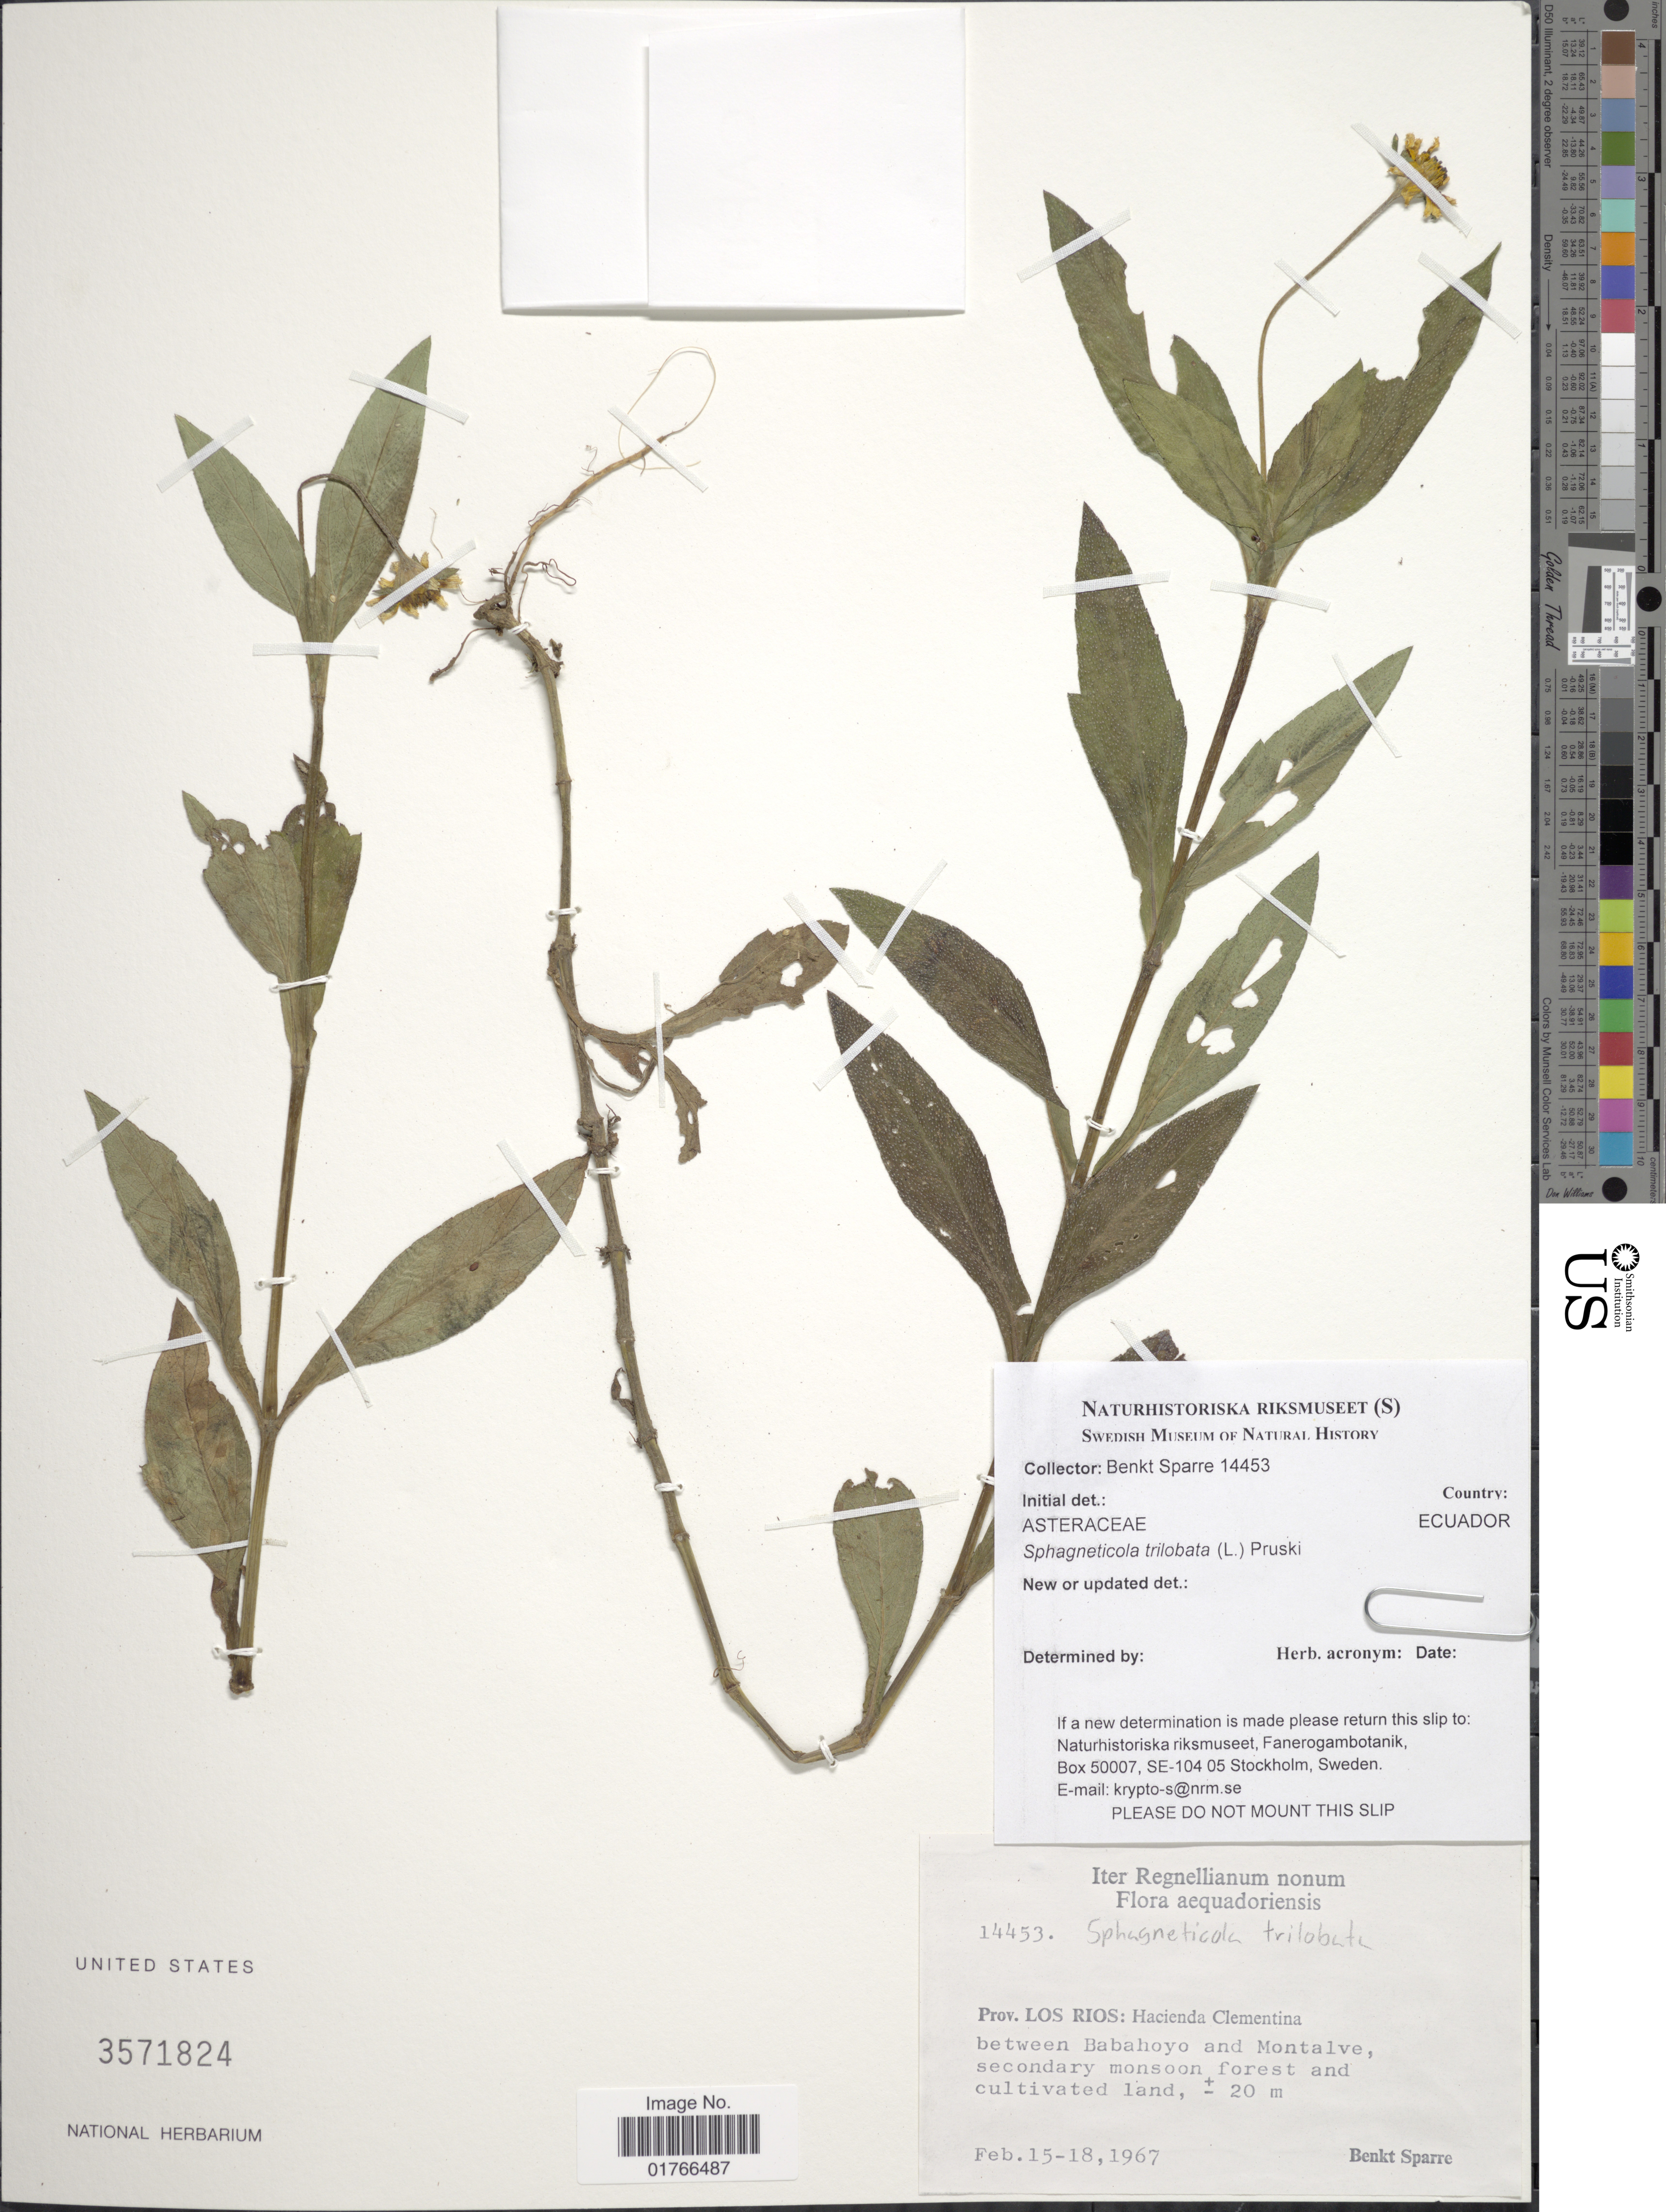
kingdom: Plantae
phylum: Tracheophyta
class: Magnoliopsida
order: Asterales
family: Asteraceae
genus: Sphagneticola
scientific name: Sphagneticola brachycarpa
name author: (Baker) Pruski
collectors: B. Sparre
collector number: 14453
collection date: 1967-02-15/1967-02-18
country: Ecuador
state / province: Los Ríos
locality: Hacienda Clementina, between Babahoyoand Montalve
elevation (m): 20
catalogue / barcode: US 3571824